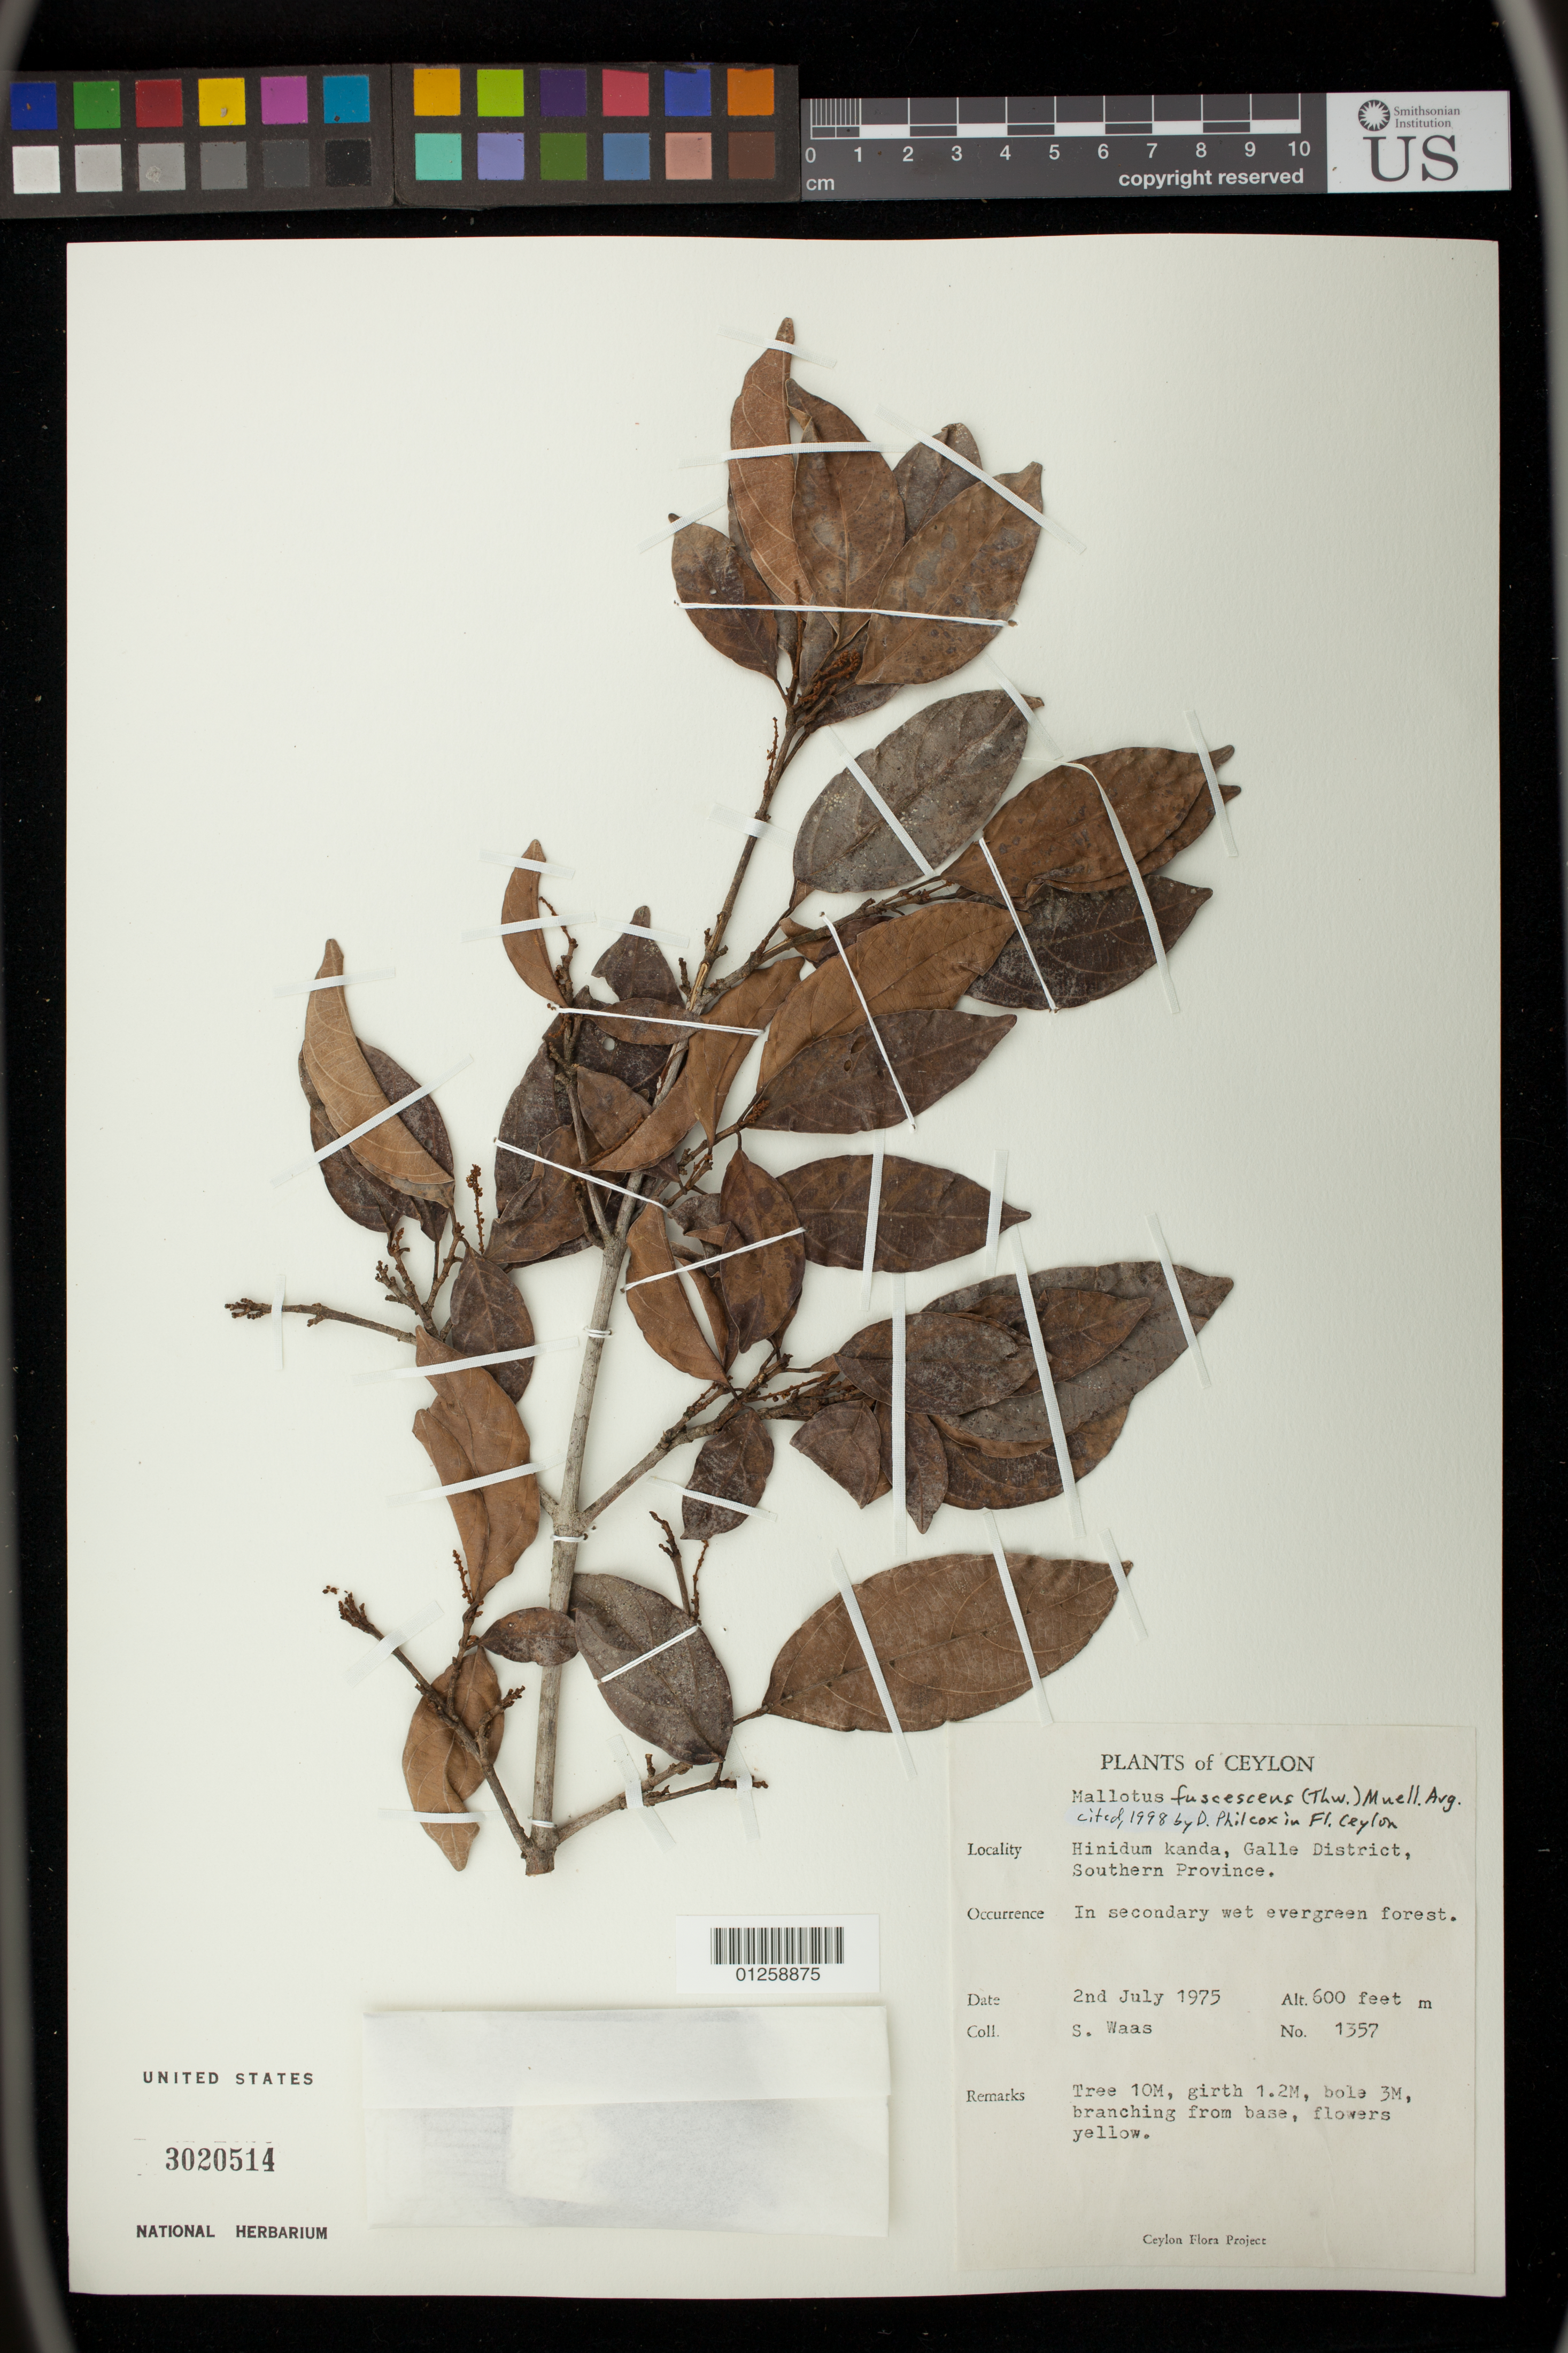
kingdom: Plantae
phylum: Tracheophyta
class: Magnoliopsida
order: Malpighiales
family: Euphorbiaceae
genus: Mallotus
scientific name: Mallotus fuscescens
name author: (Thwaites) Müll. Arg.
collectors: S. Waas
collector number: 1357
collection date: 1975-07-02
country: Sri Lanka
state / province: Southern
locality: Hinidum kanda, Galle District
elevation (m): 600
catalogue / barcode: US 3020514